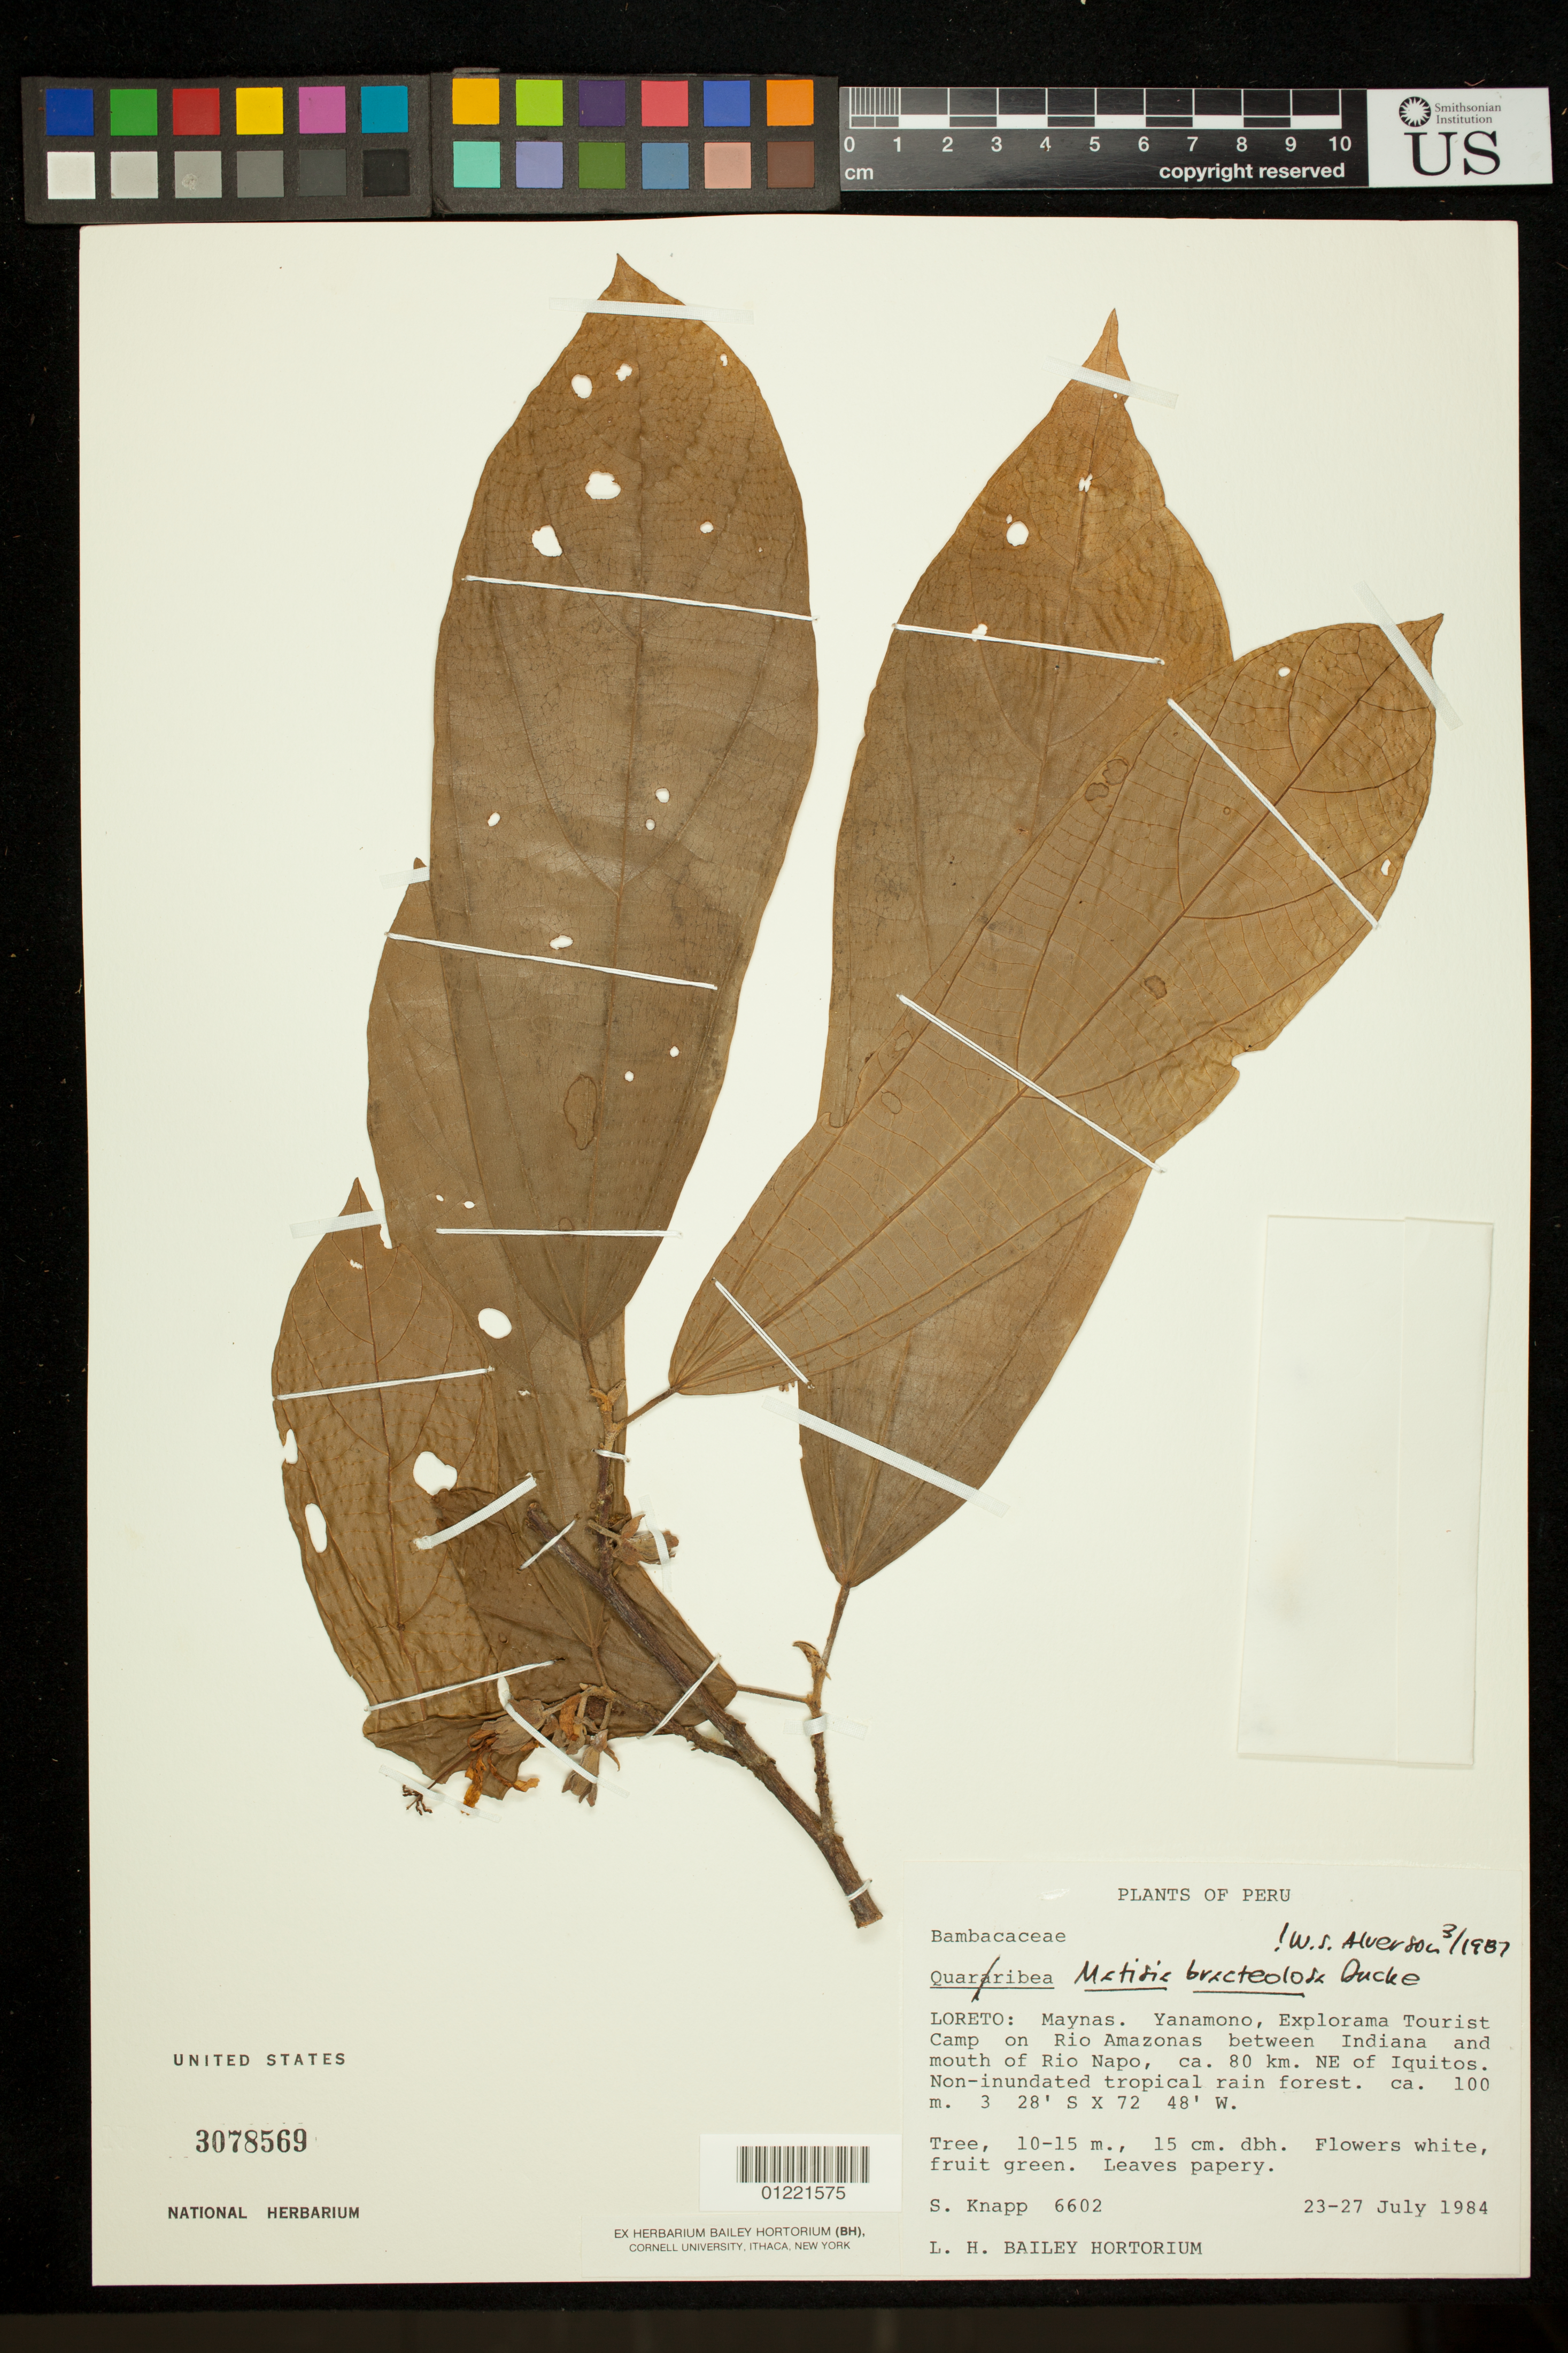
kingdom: Plantae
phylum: Tracheophyta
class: Magnoliopsida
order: Malvales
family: Malvaceae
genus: Matisia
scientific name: Matisia bracteolosa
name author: Ducke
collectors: S. Knapp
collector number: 6602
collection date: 1984-07-23/1984-07-27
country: Peru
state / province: Loreto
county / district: Maynas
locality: Yanamono, Explorama Tourist Camp on Rio Amazonas between Indiana and mouth of Rio Napo. Ca. 80 km. NE of Iquitos.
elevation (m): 100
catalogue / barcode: US 3078569